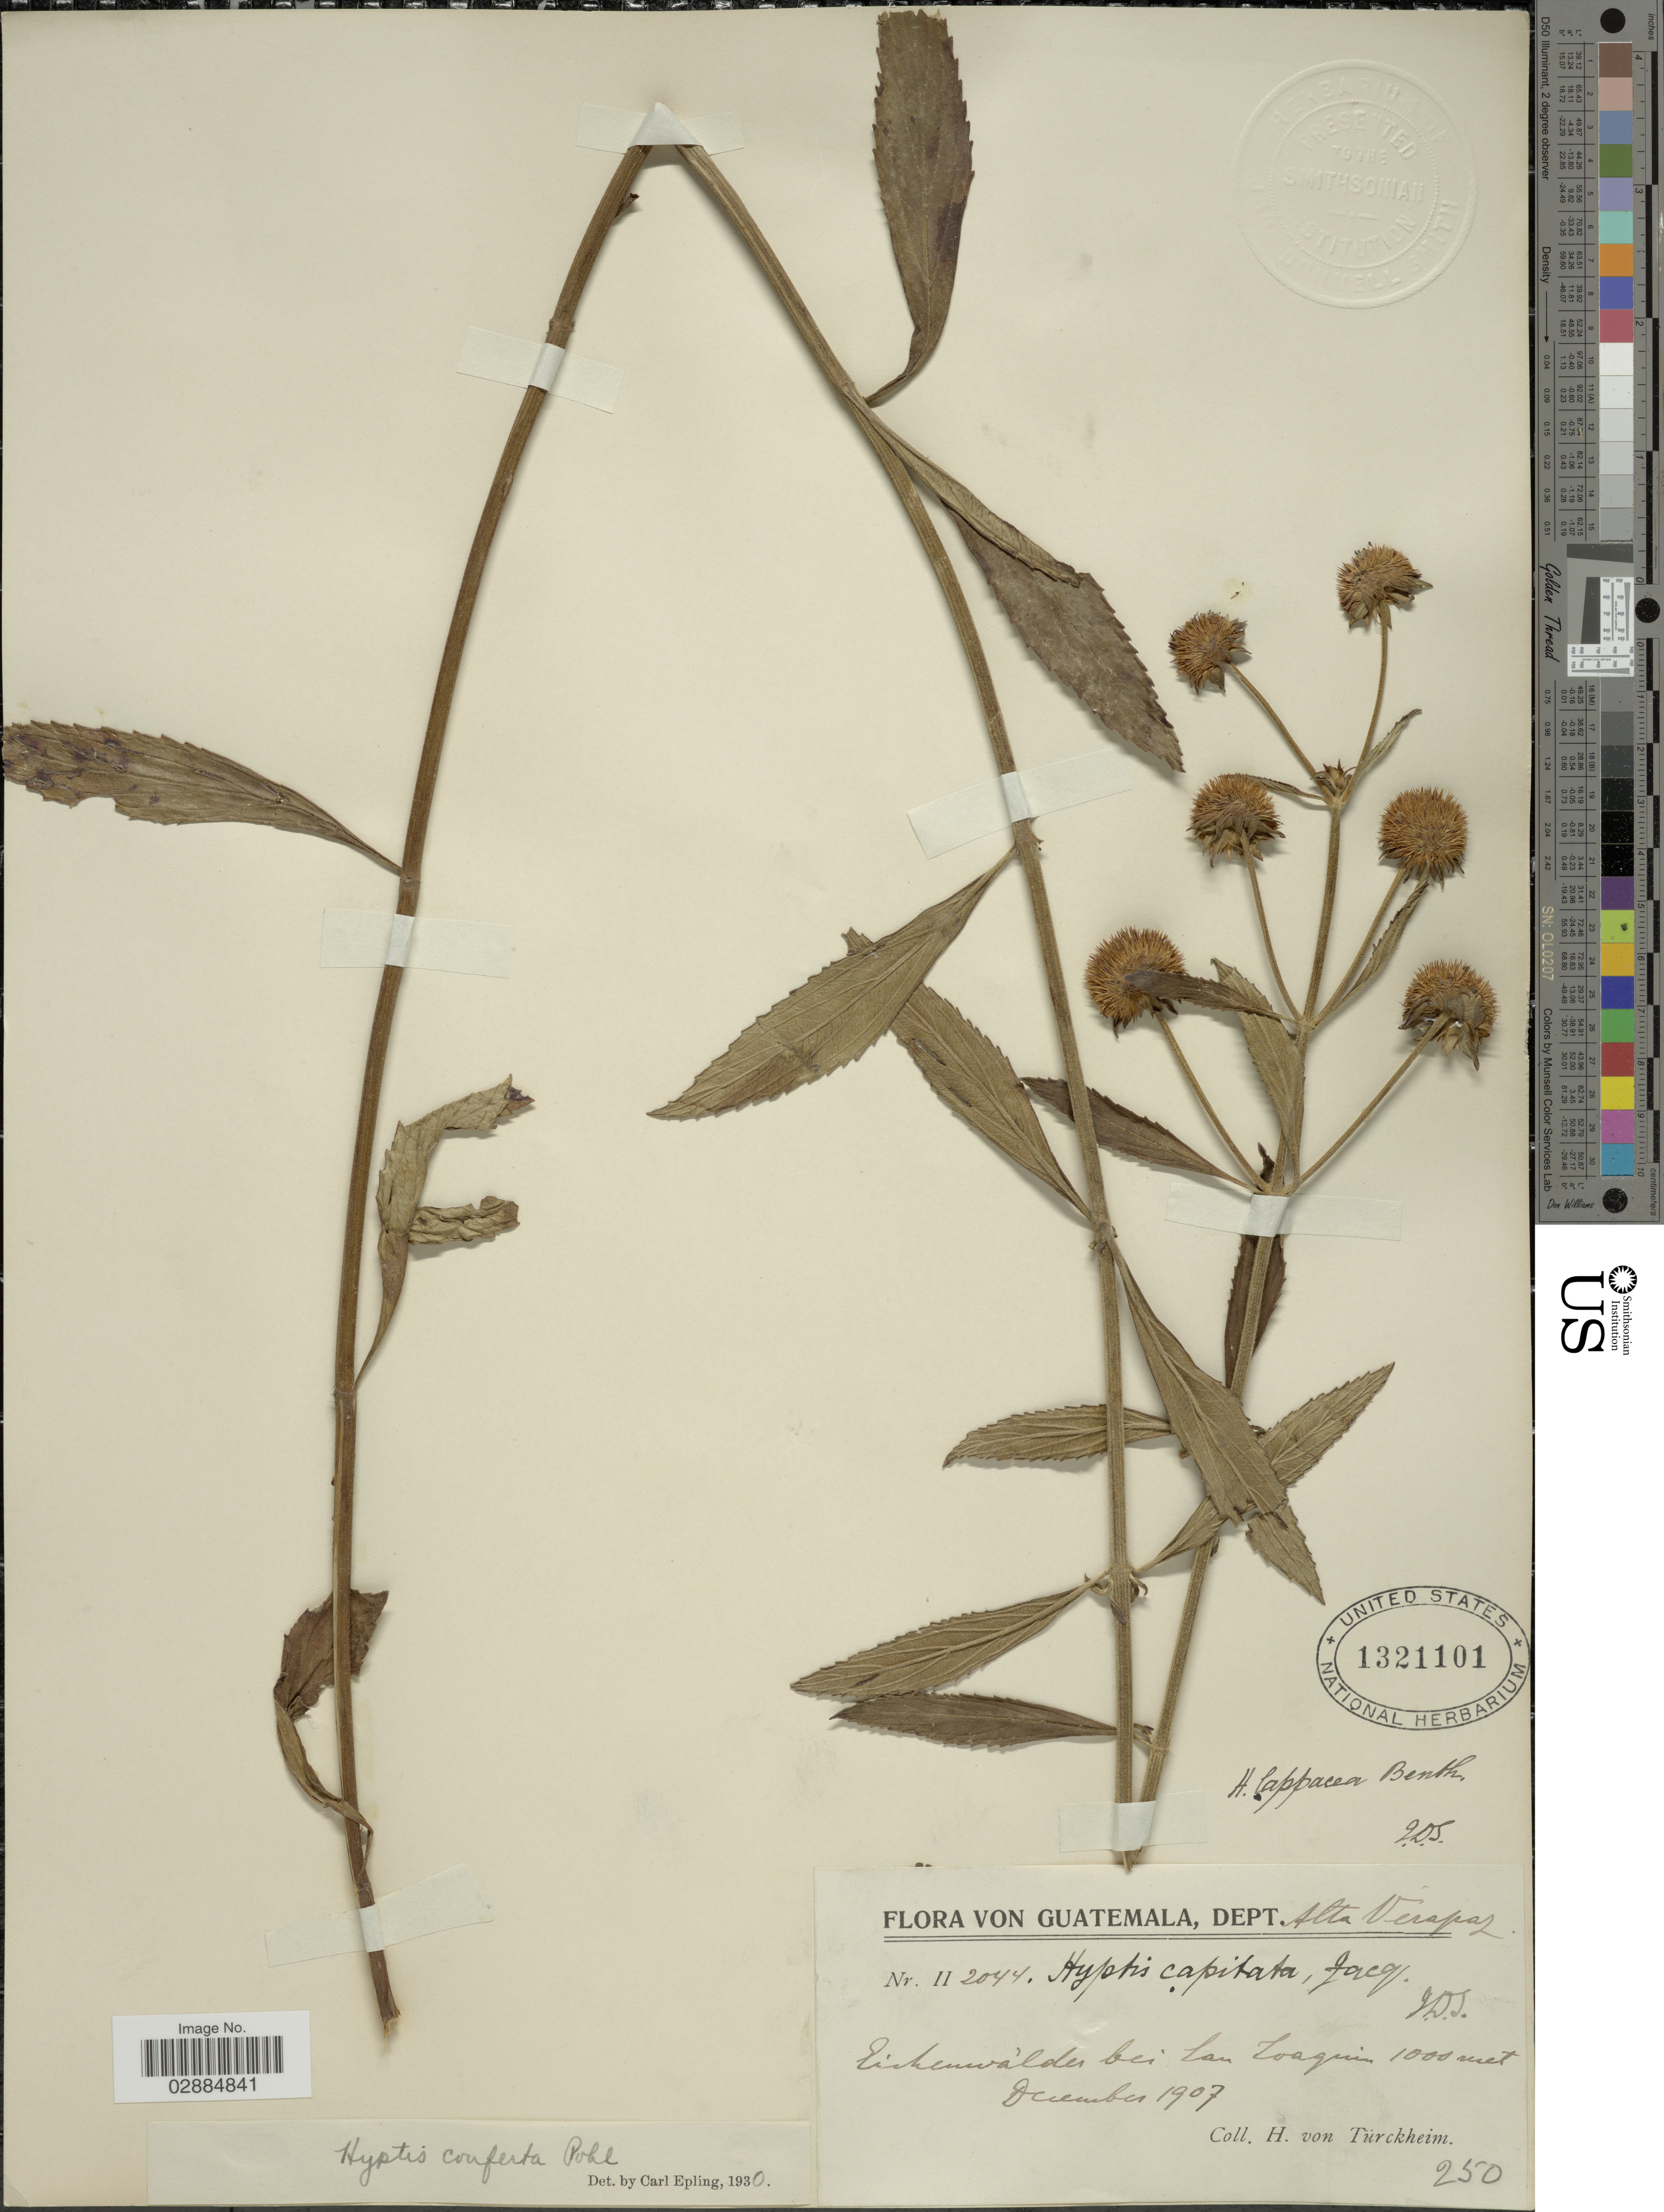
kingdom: Plantae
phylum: Tracheophyta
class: Magnoliopsida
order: Lamiales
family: Lamiaceae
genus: Hyptis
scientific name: Hyptis conferta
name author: Pohl ex Benth.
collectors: H. von Türckheim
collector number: II 2044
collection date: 1907-12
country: Guatemala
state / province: Alta Verapaz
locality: Dept. Alta Verapaz, Eichenwalder bei San Joaquim.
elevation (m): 1000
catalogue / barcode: US 1321101